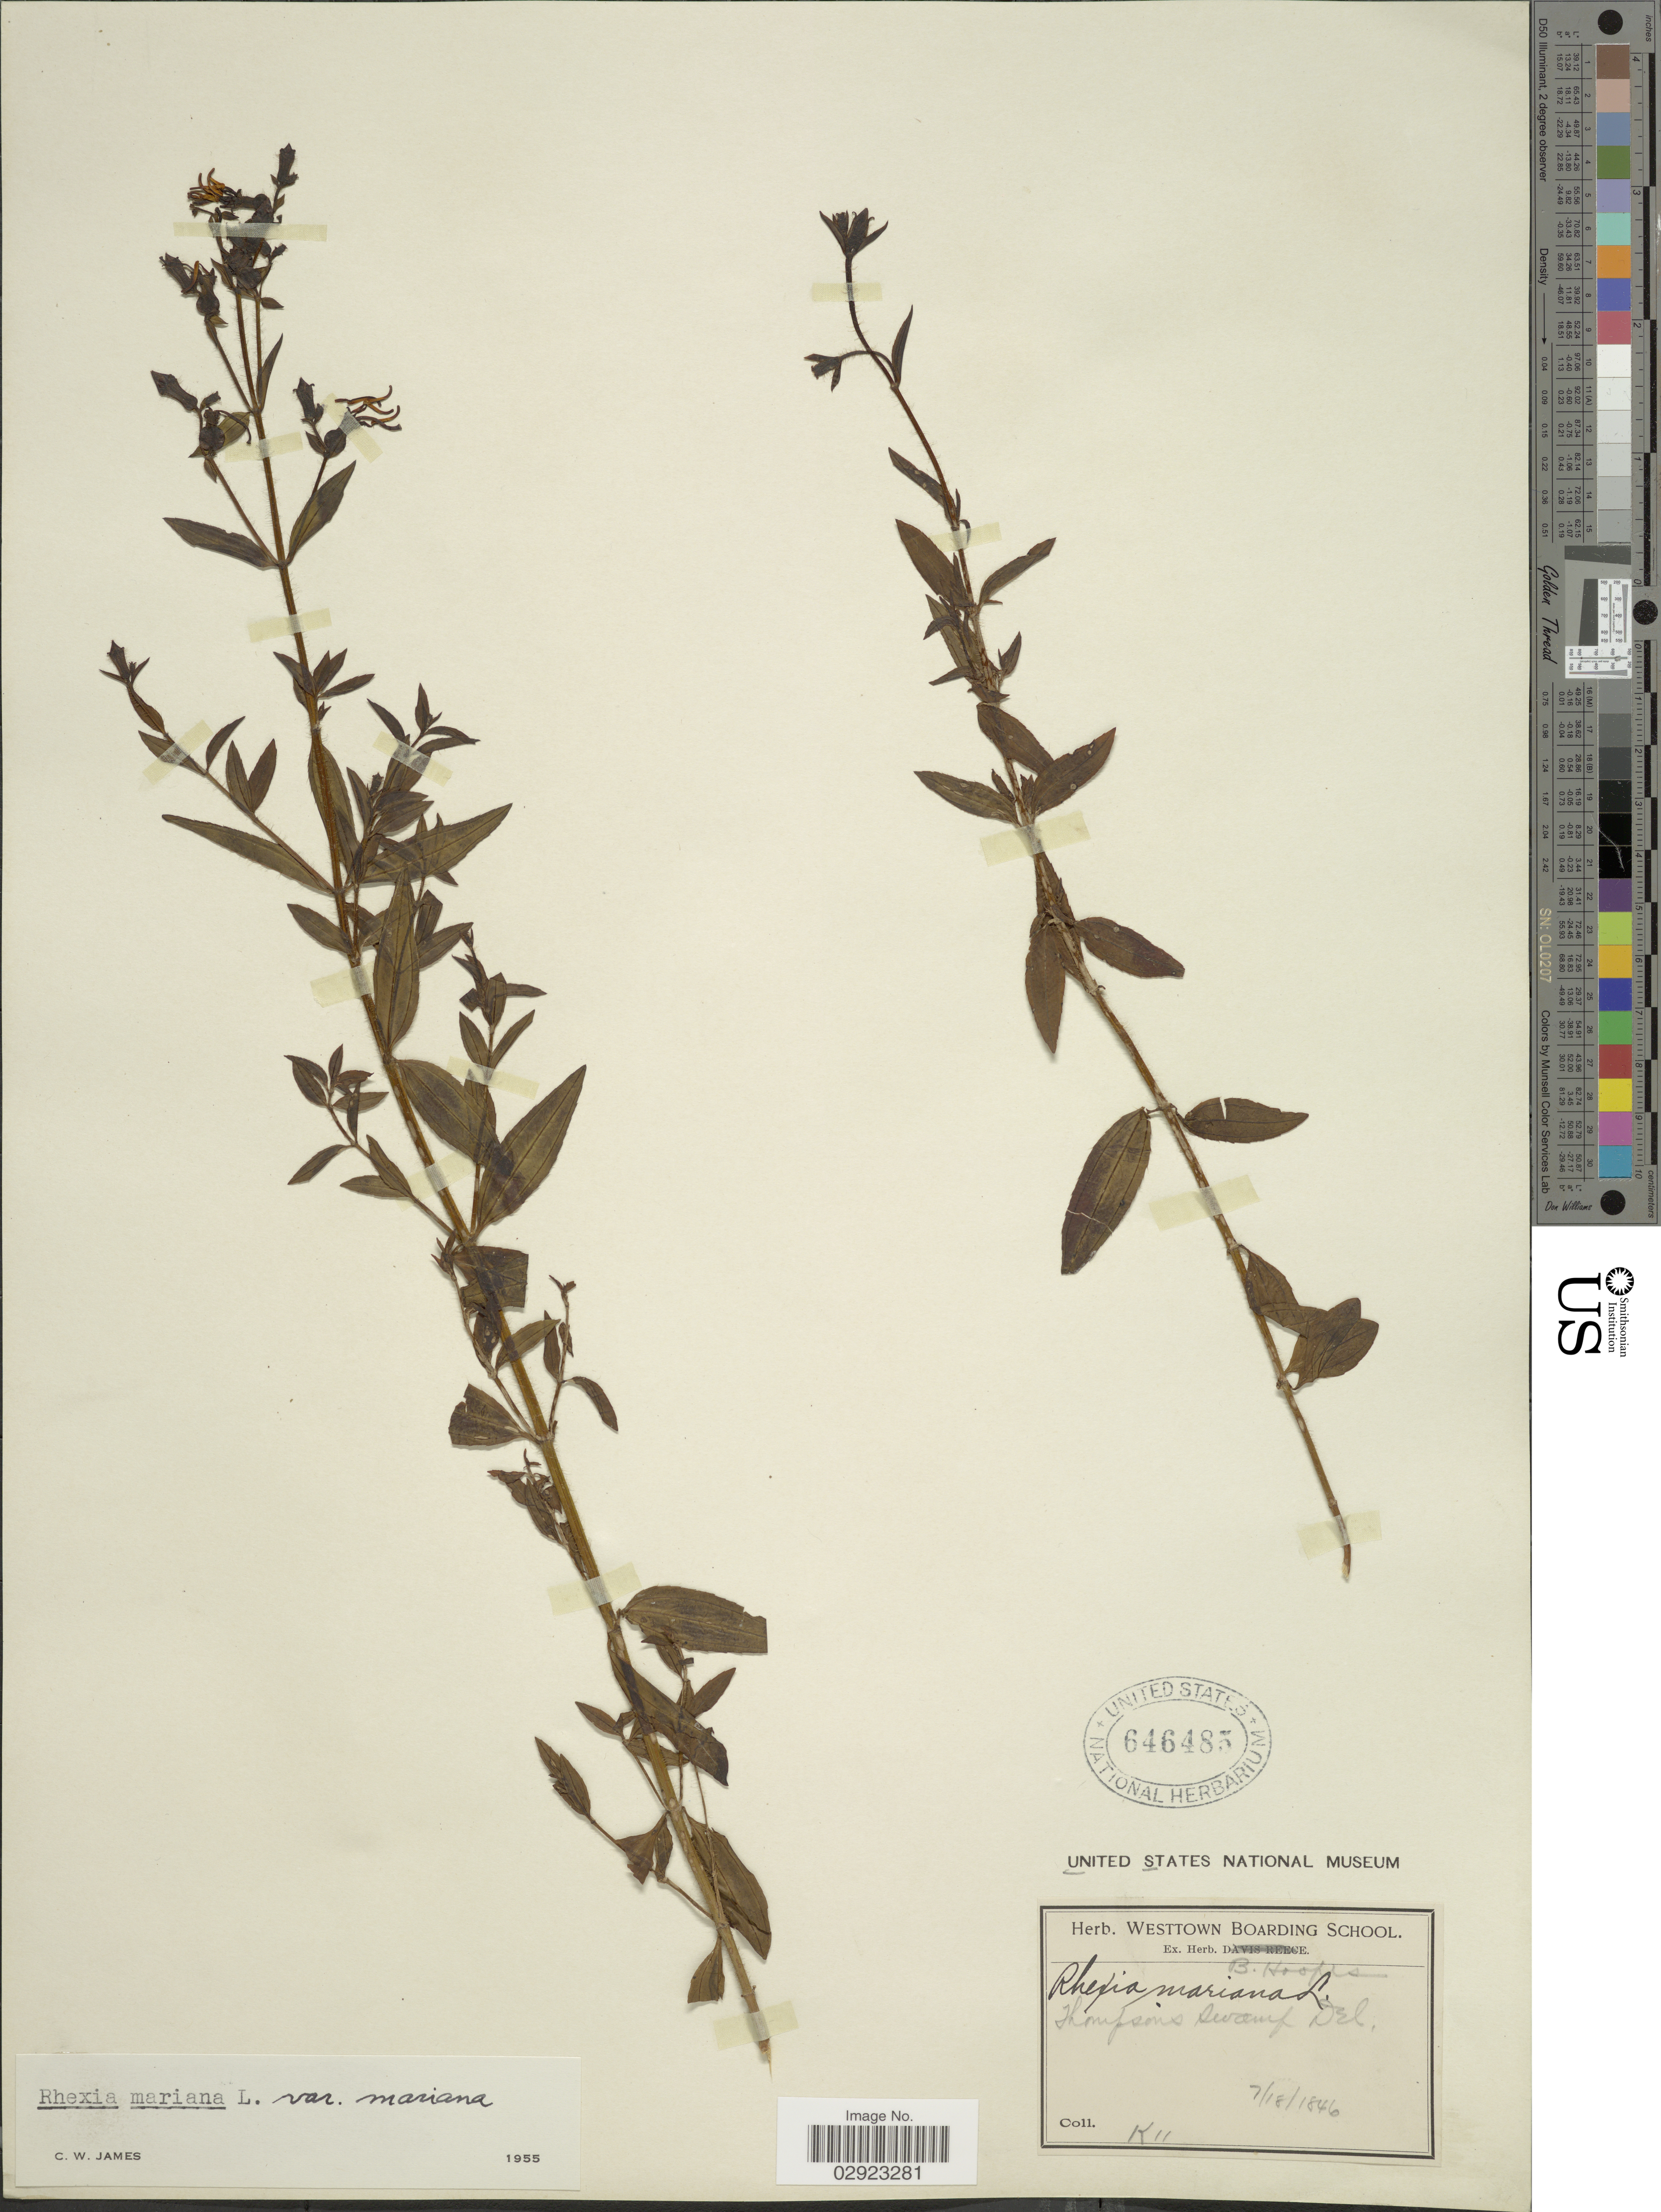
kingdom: Plantae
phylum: Tracheophyta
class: Magnoliopsida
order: Myrtales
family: Melastomataceae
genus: Rhexia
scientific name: Rhexia mariana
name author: L.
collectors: B. Hoopes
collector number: K11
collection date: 1846-07-18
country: United States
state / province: Delaware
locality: Thompsons Swamp.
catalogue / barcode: US 646485